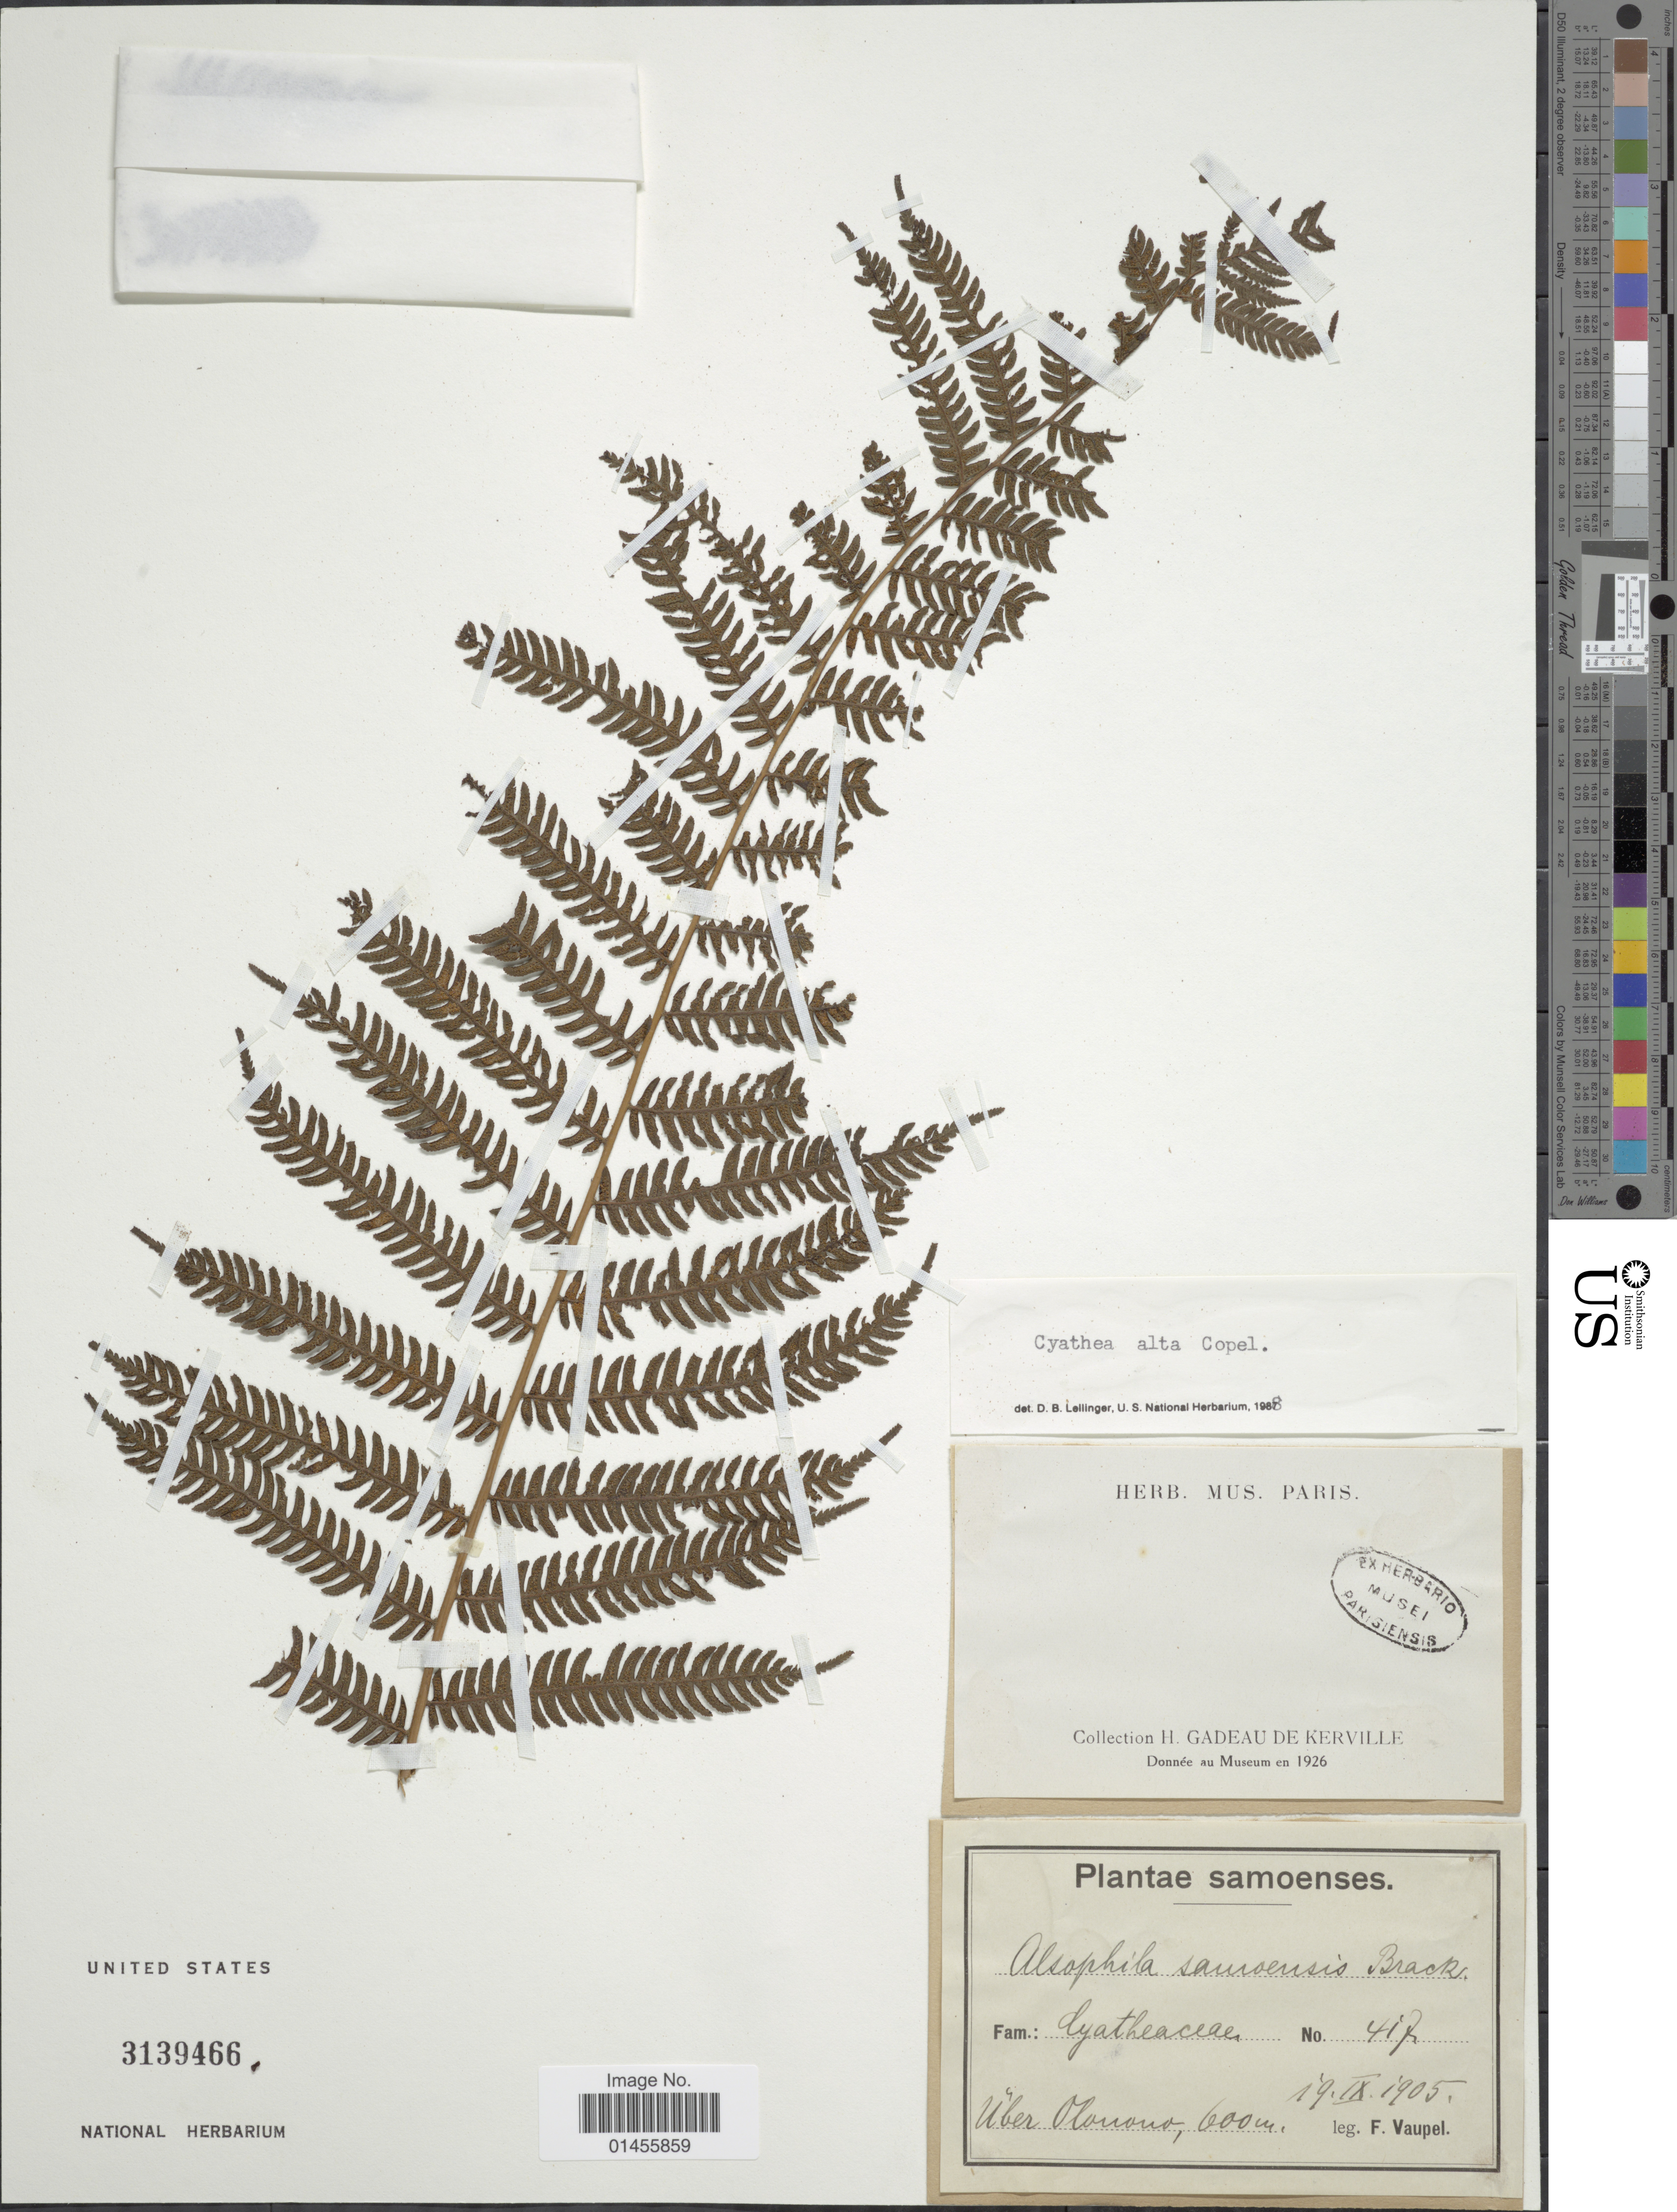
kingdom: Plantae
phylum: Tracheophyta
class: Polypodiopsida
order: Cyatheales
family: Cyatheaceae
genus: Alsophila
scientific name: Alsophila alta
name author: (Copel.) R.M. Tryon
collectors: F. Vaupel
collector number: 419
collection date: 1905-09-19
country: Samoa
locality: Samoenses, Uber Olanon [interpreted]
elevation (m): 600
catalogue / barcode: US 3139466